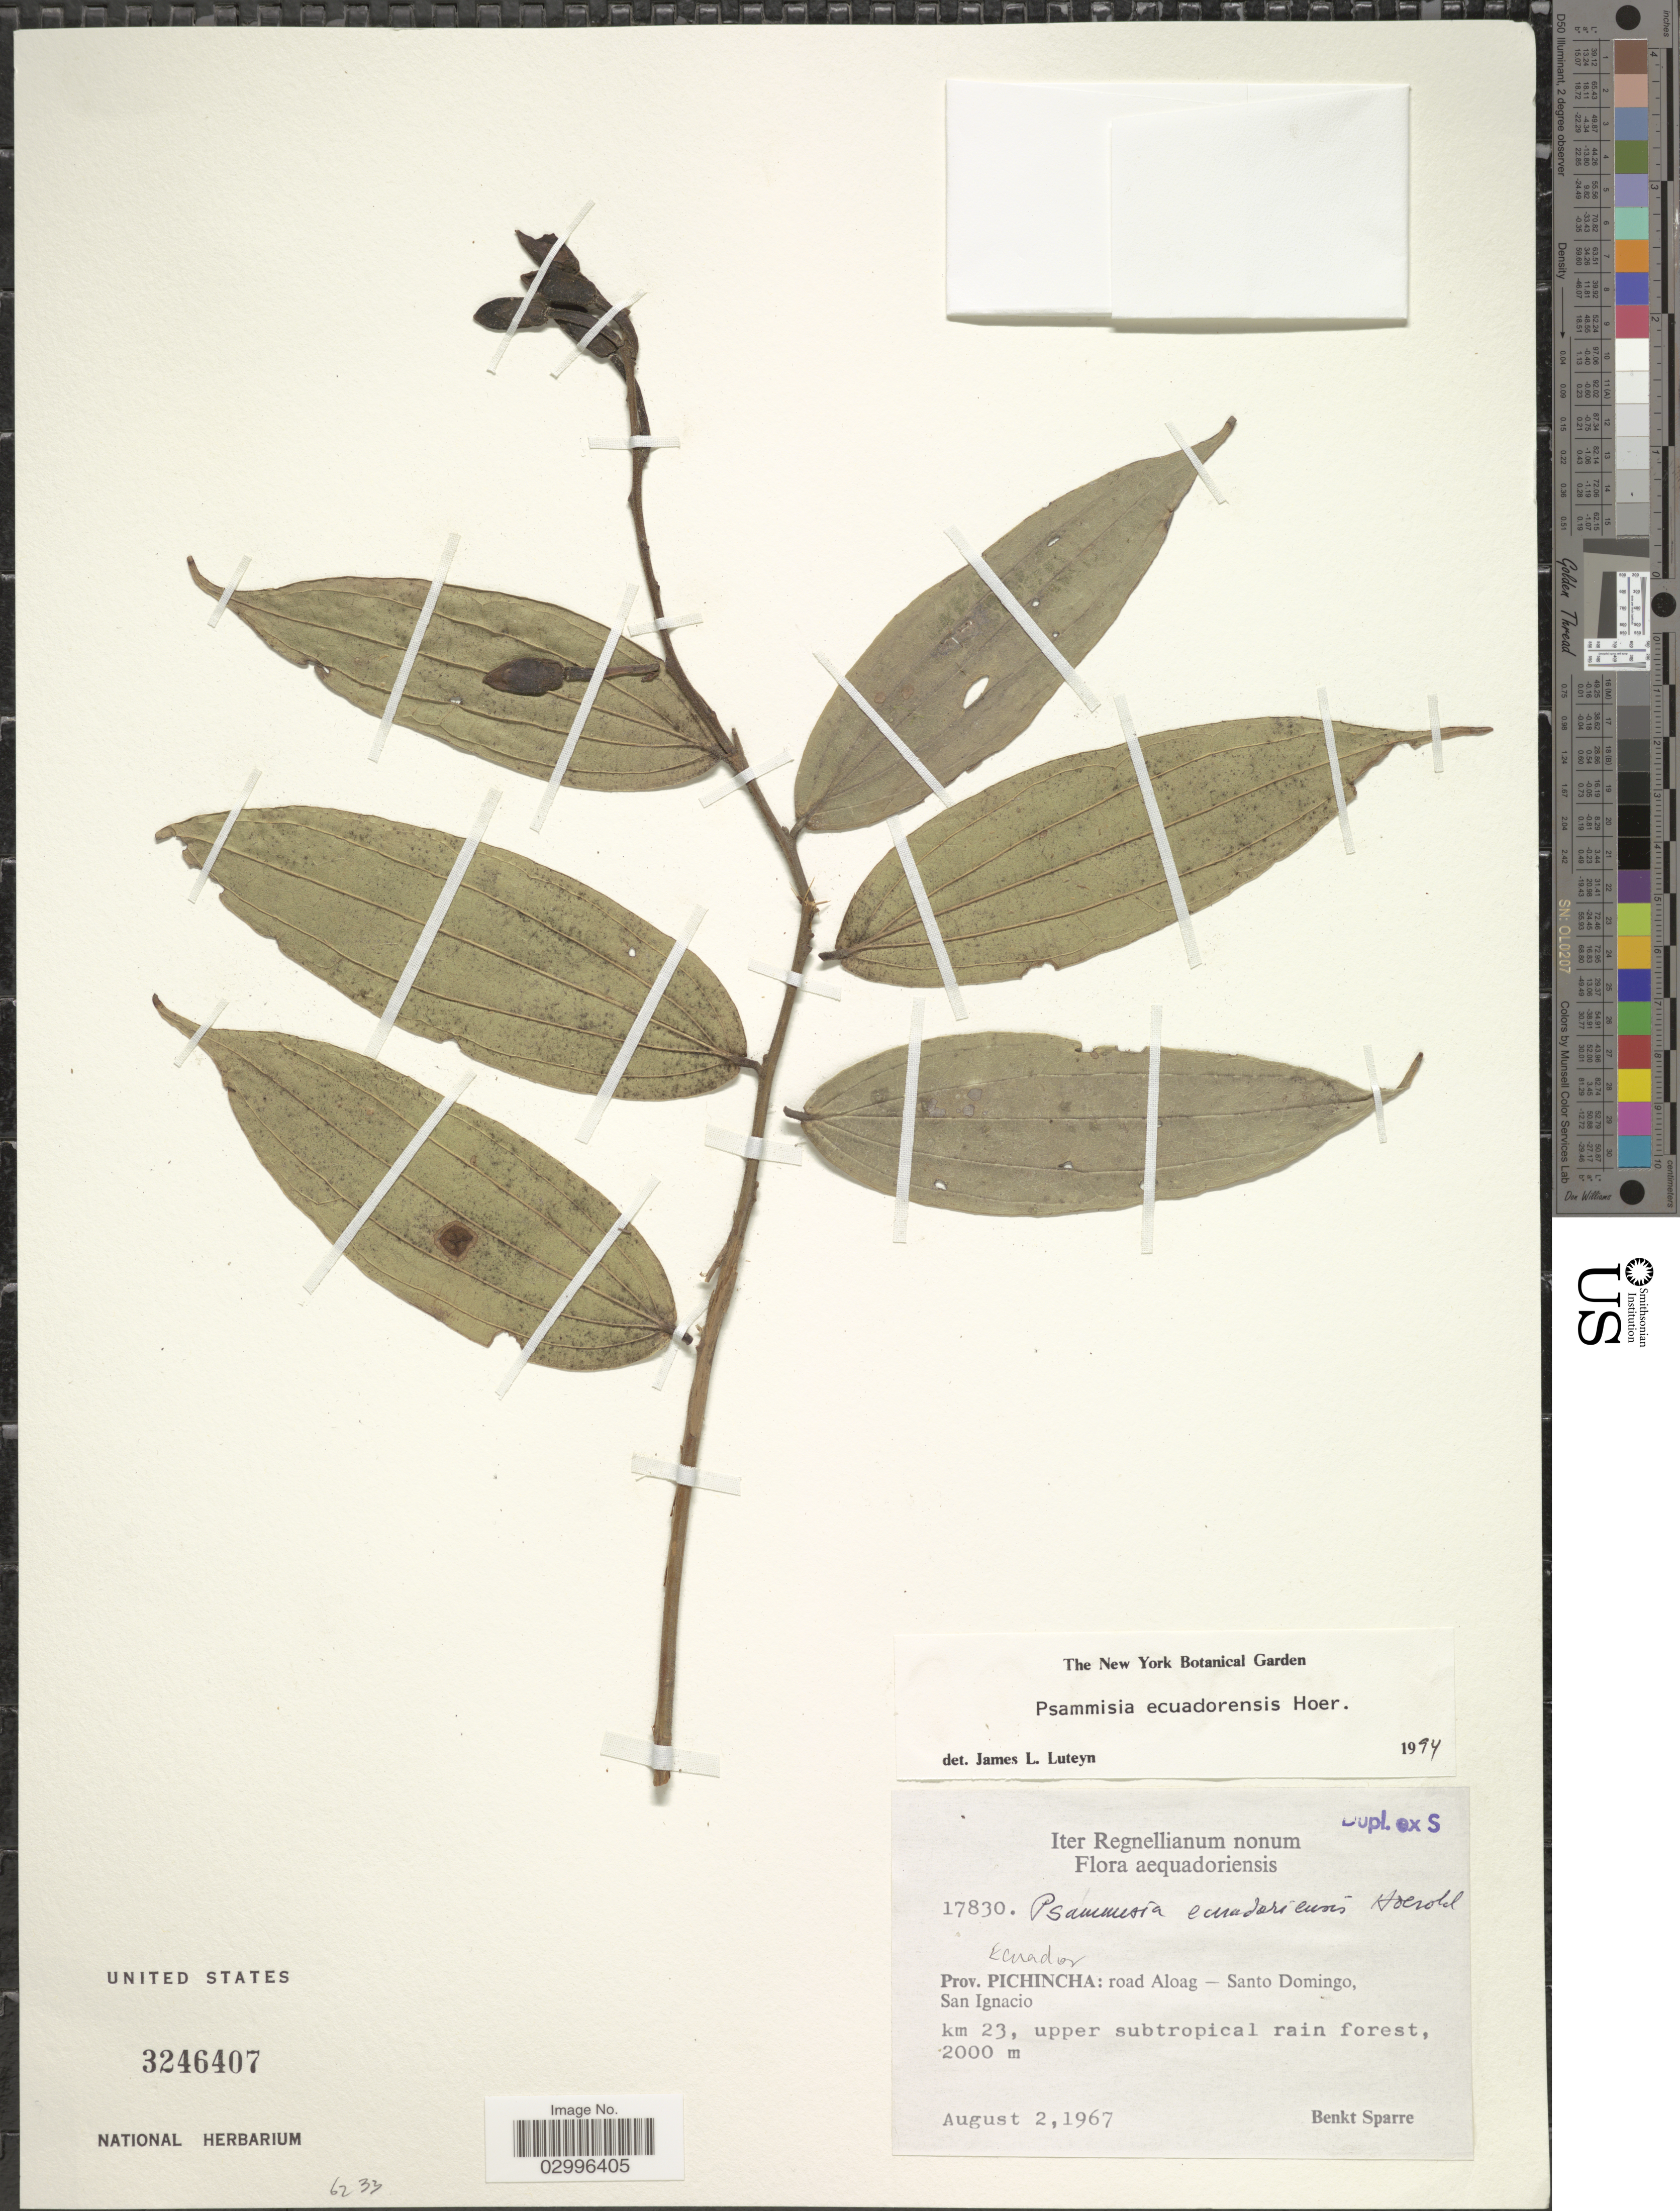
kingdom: Plantae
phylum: Tracheophyta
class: Magnoliopsida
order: Ericales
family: Ericaceae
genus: Psammisia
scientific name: Psammisia ecuadorensis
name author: Hoerold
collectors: B. Sparre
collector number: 17830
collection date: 1967-08-02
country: Ecuador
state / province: Pichincha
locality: Road Aloag - Santo Domingo, San Ignacio, km 23.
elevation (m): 2000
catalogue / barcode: US 3246407